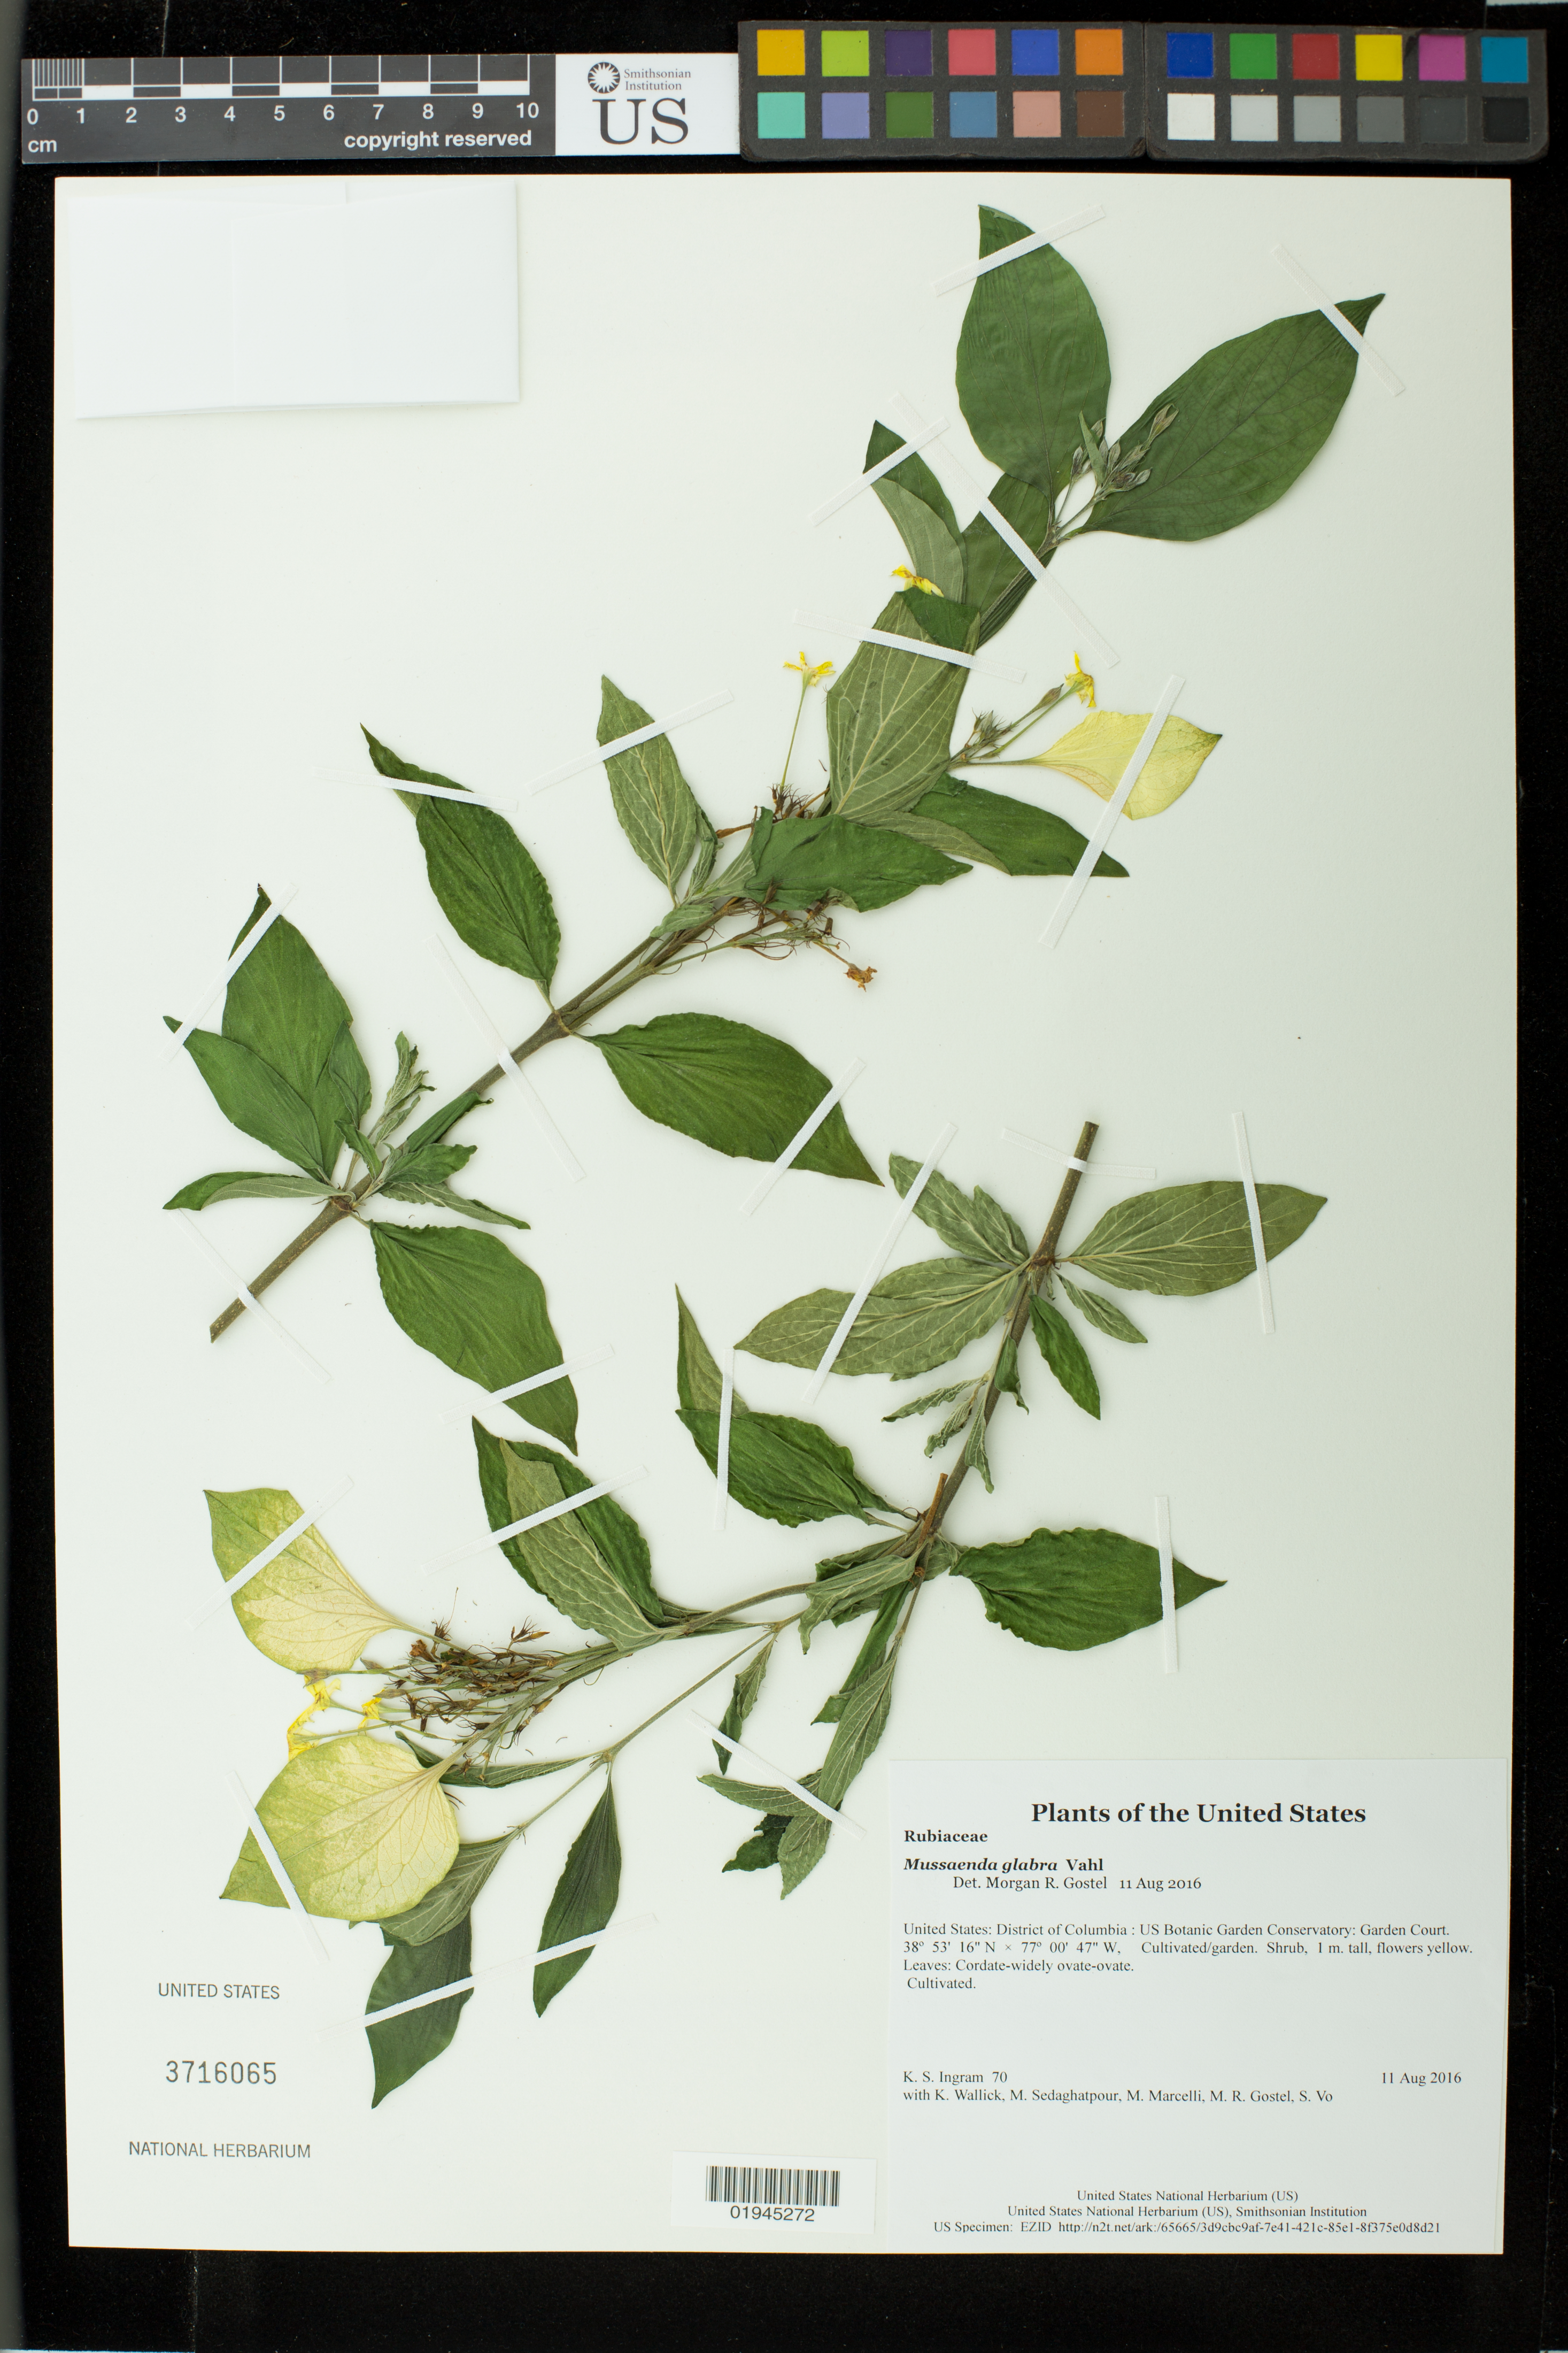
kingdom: Plantae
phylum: Tracheophyta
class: Magnoliopsida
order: Gentianales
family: Rubiaceae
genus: Mussaenda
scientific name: Mussaenda glabra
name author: Vahl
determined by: Gostel, Morgan R., (BRIT), Botanical Research Institute of Texas (UNITED STATES)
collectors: K. S. Ingram, K. Wallick, M. Sedaghatpour, M. Marcelli, M. R. Gostel & S. Vo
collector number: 70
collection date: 2016-08-11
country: United States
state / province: District of Columbia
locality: US Botanic Garden Conservatory: Garden Court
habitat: Cultivated/garden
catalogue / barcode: US 3716065